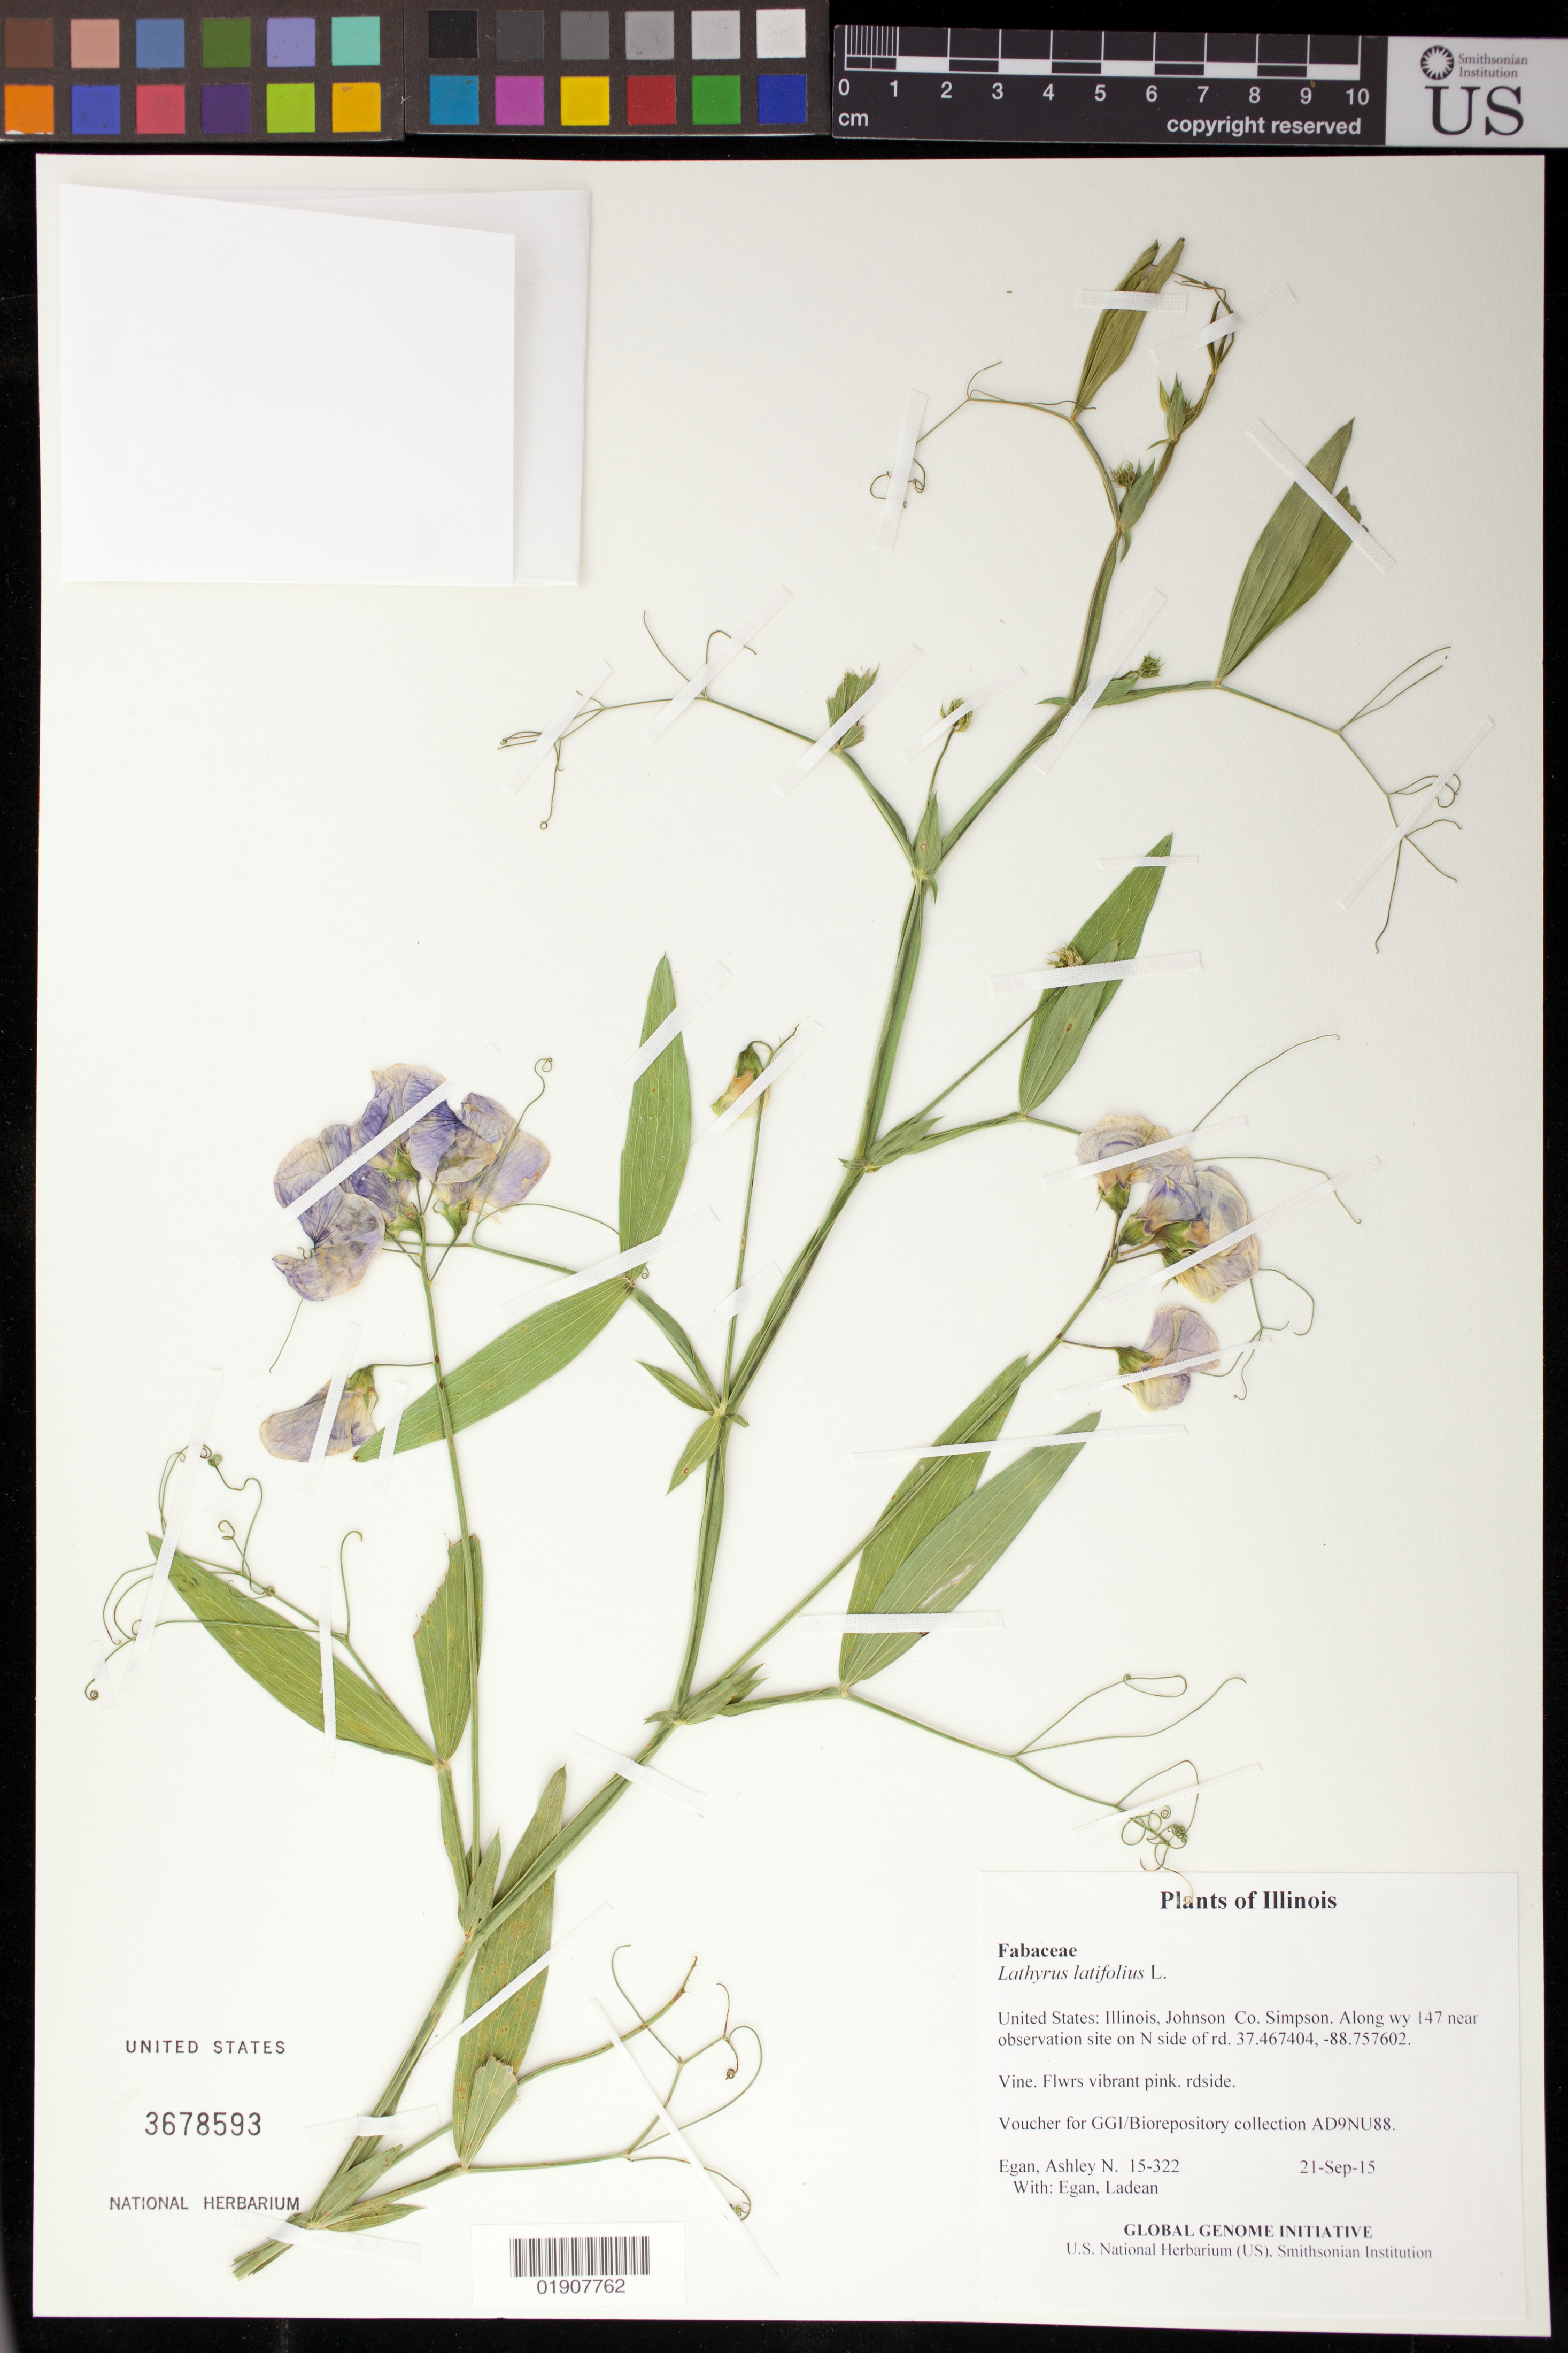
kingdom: Plantae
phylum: Tracheophyta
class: Magnoliopsida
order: Fabales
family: Fabaceae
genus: Lathyrus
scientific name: Lathyrus latifolius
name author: L.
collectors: A. N. Egan & L. Egan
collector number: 15-322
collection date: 2015-09-21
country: United States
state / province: Illinois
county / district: Johnson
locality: Simpson. Along wy 147 near observation site on N side of rd.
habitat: rdside.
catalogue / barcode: US 3678593